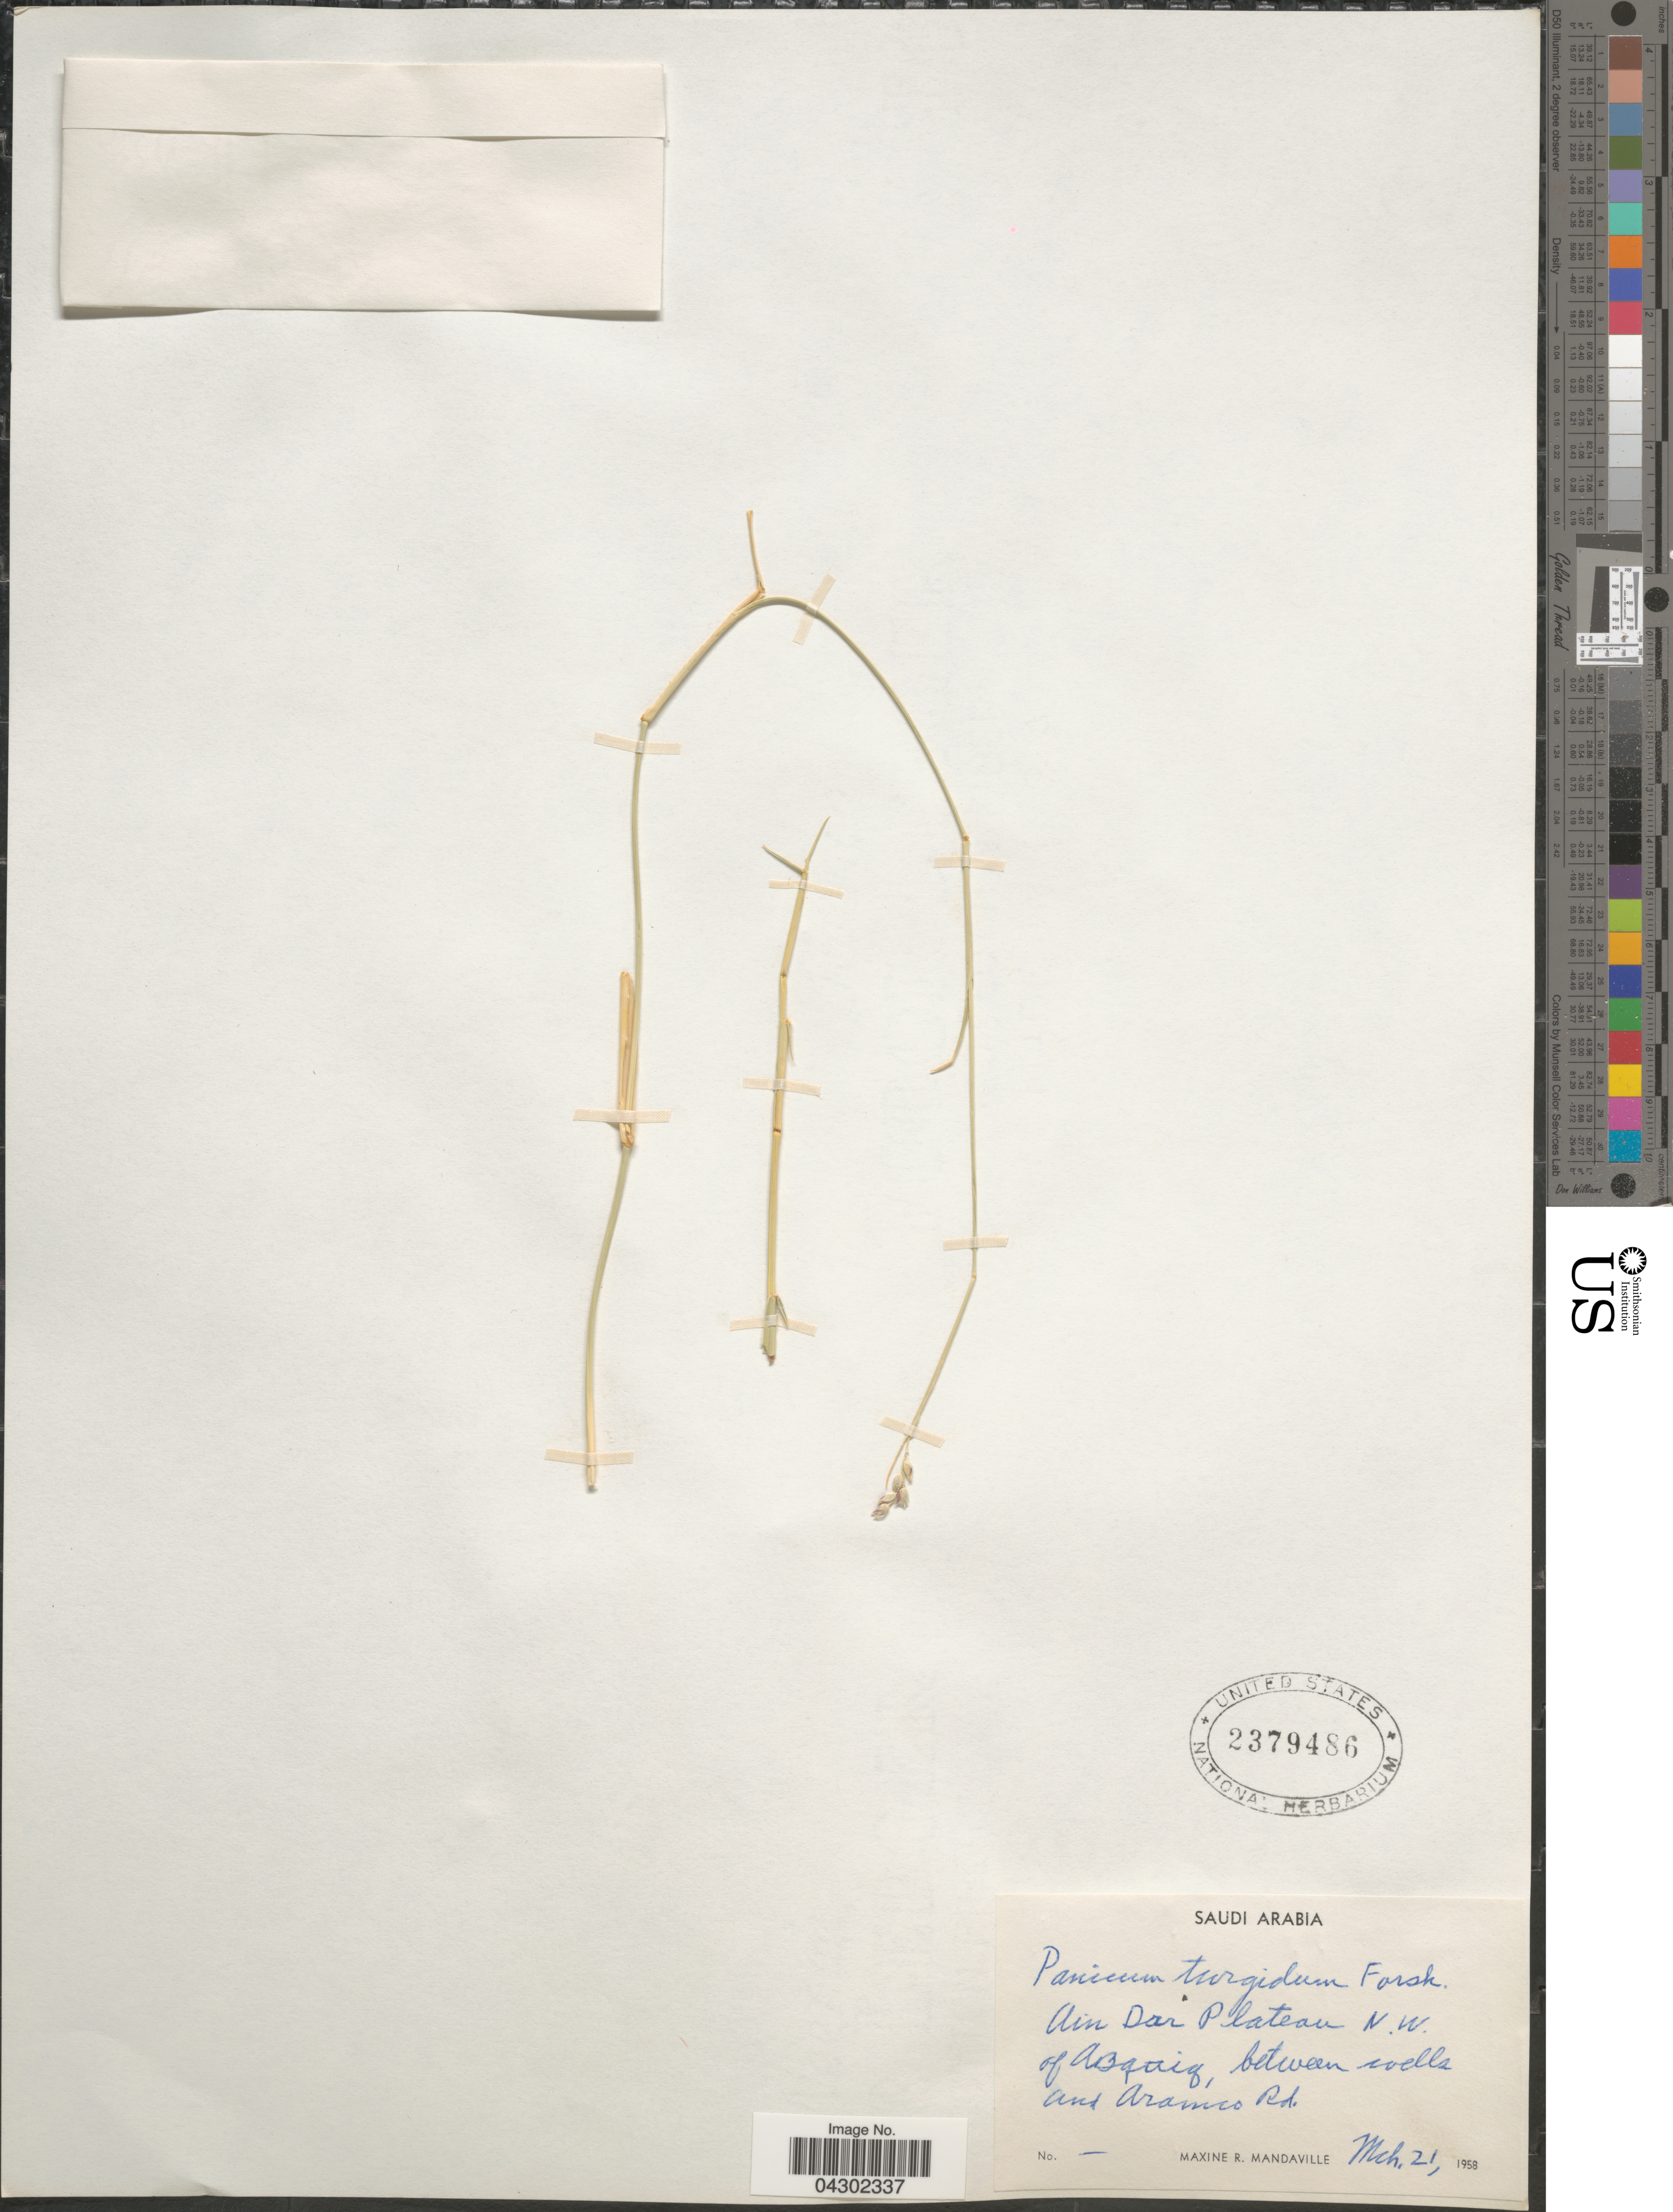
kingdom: Plantae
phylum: Tracheophyta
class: Liliopsida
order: Poales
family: Poaceae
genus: Panicum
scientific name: Panicum turgidum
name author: Forssk.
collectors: M. Mandaville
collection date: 1958-03-21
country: Saudi Arabia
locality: Ain Dar Plateau N.W. of Abqaiq, between wells and Aramco Rd.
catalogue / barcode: US 2379486